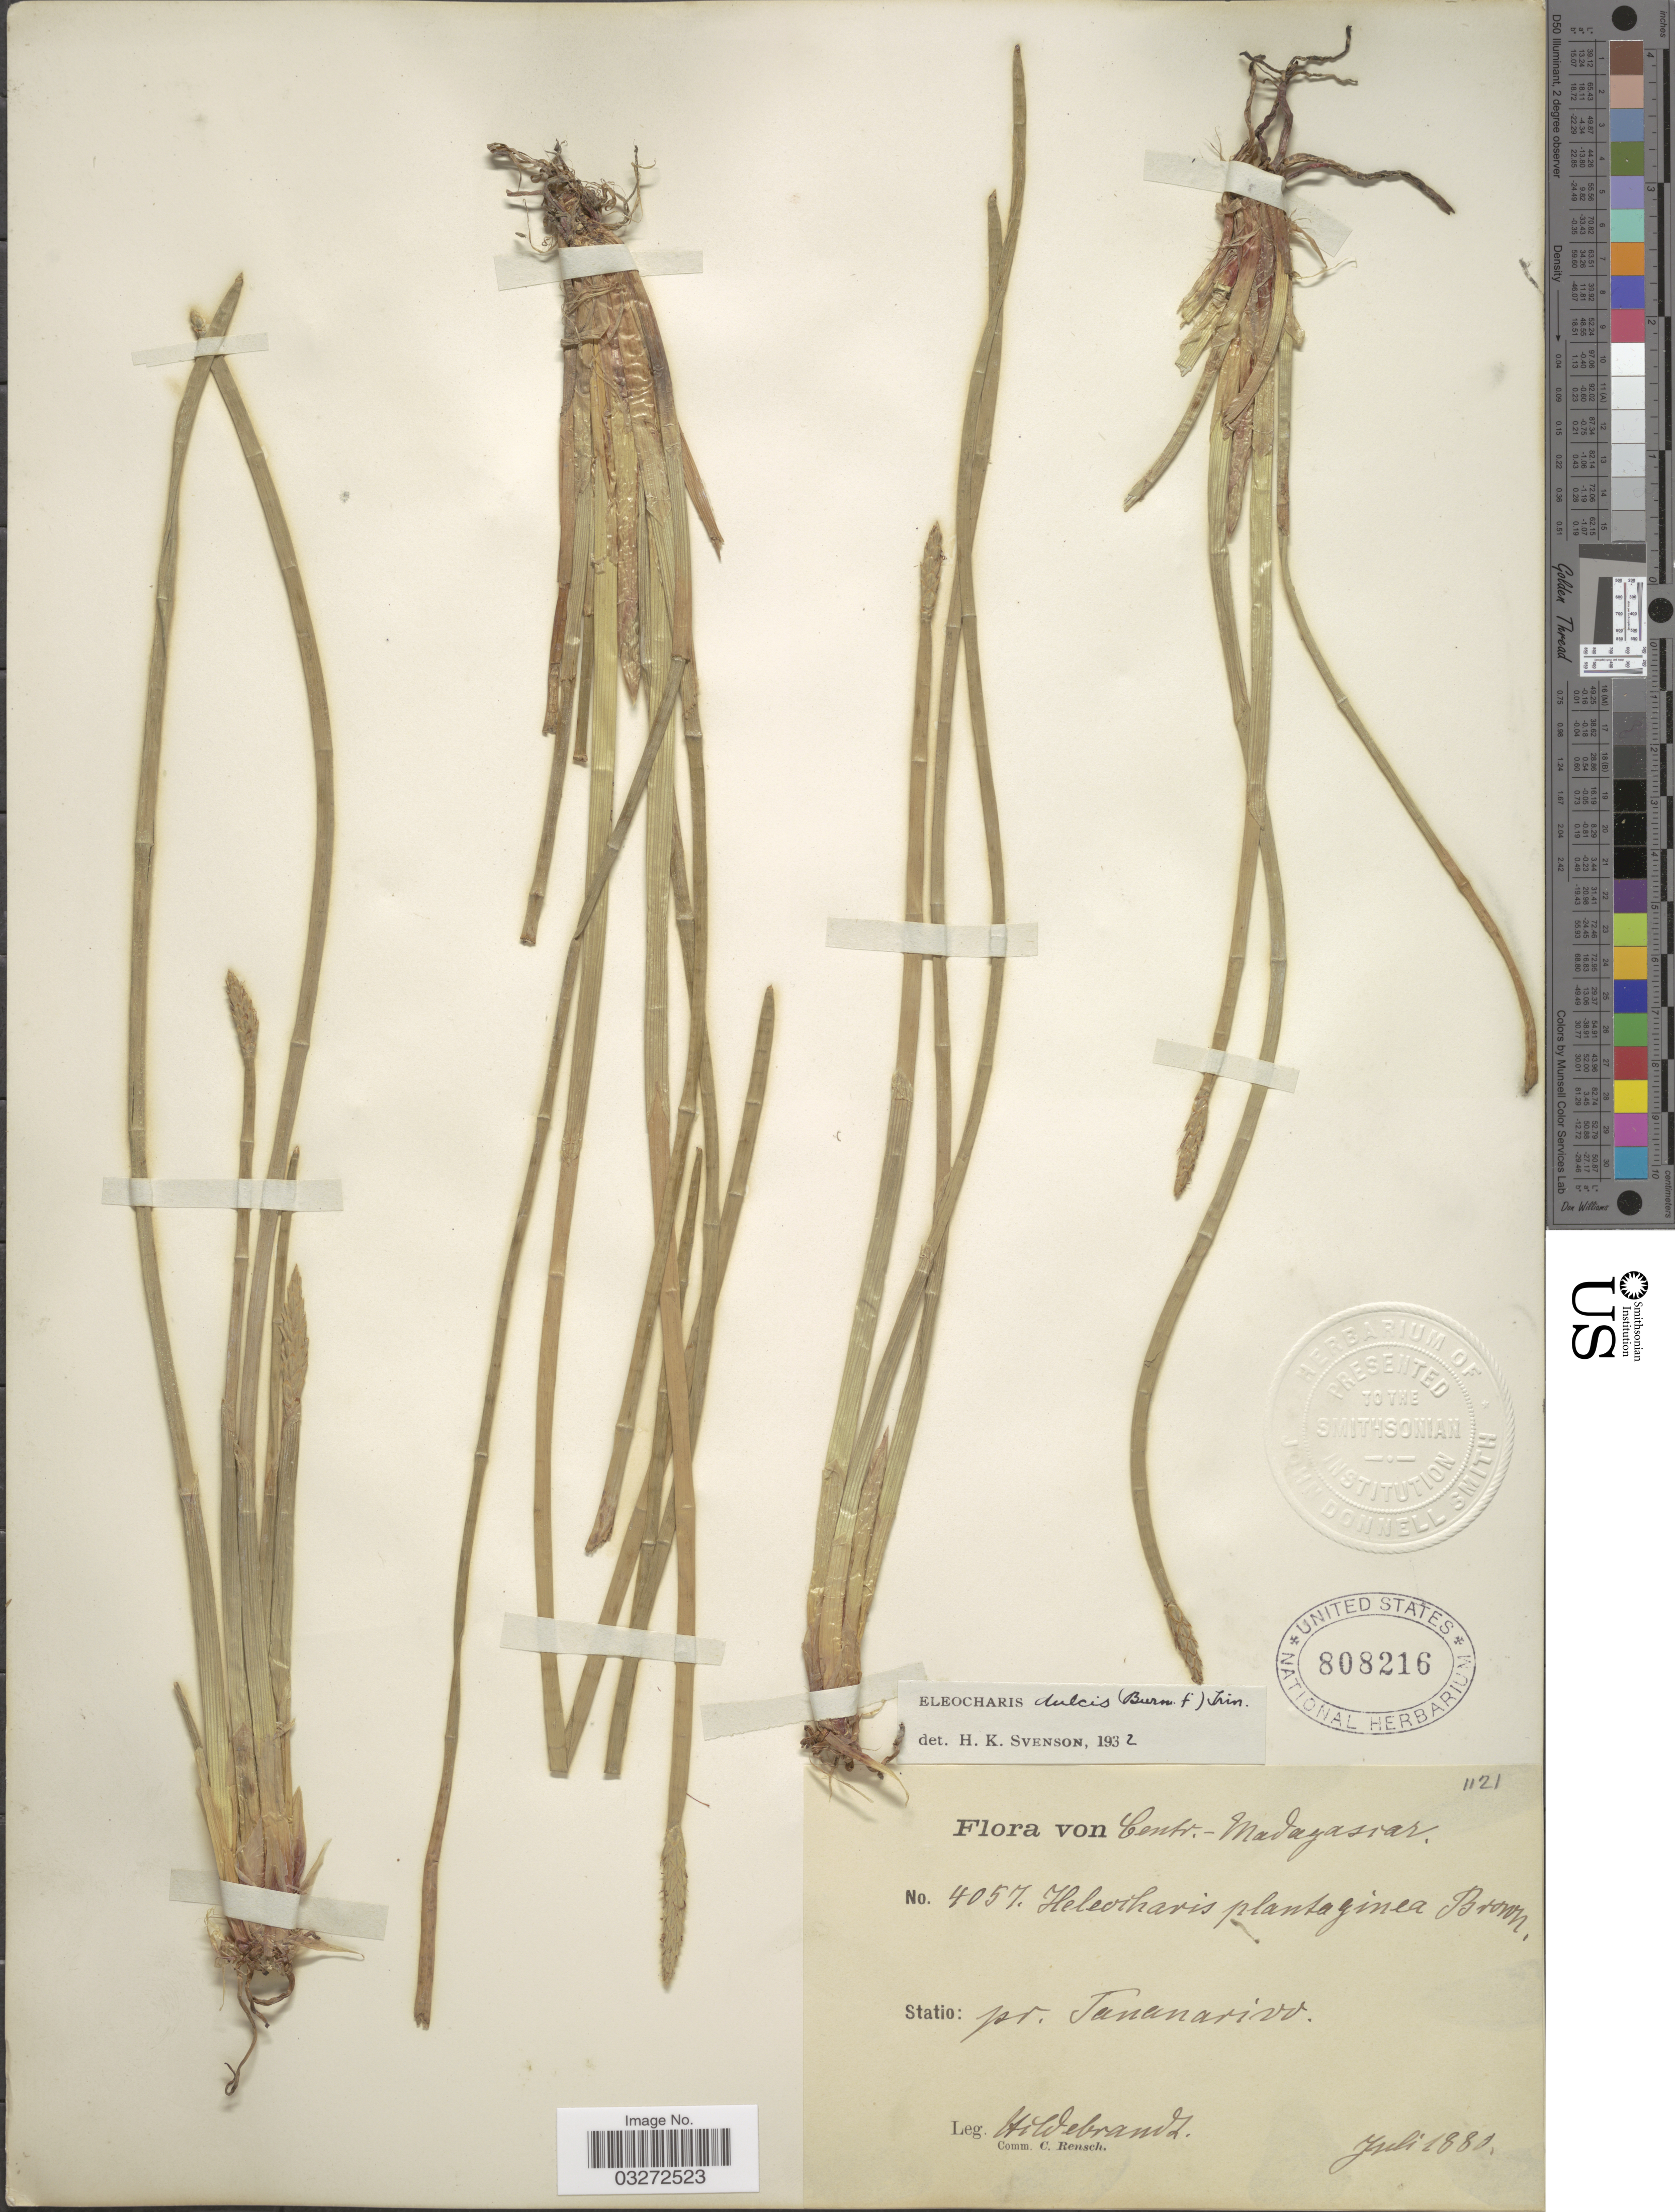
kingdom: Plantae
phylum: Tracheophyta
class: Liliopsida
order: Poales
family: Cyperaceae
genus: Eleocharis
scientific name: Eleocharis dulcis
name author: (Burm. f.) Trin. ex Hensch.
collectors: J. Hildebrandt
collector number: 4057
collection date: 1881-07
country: Madagascar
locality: Centr.- Madagascar. Statio: pr. Tananarive.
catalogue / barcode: US 808216